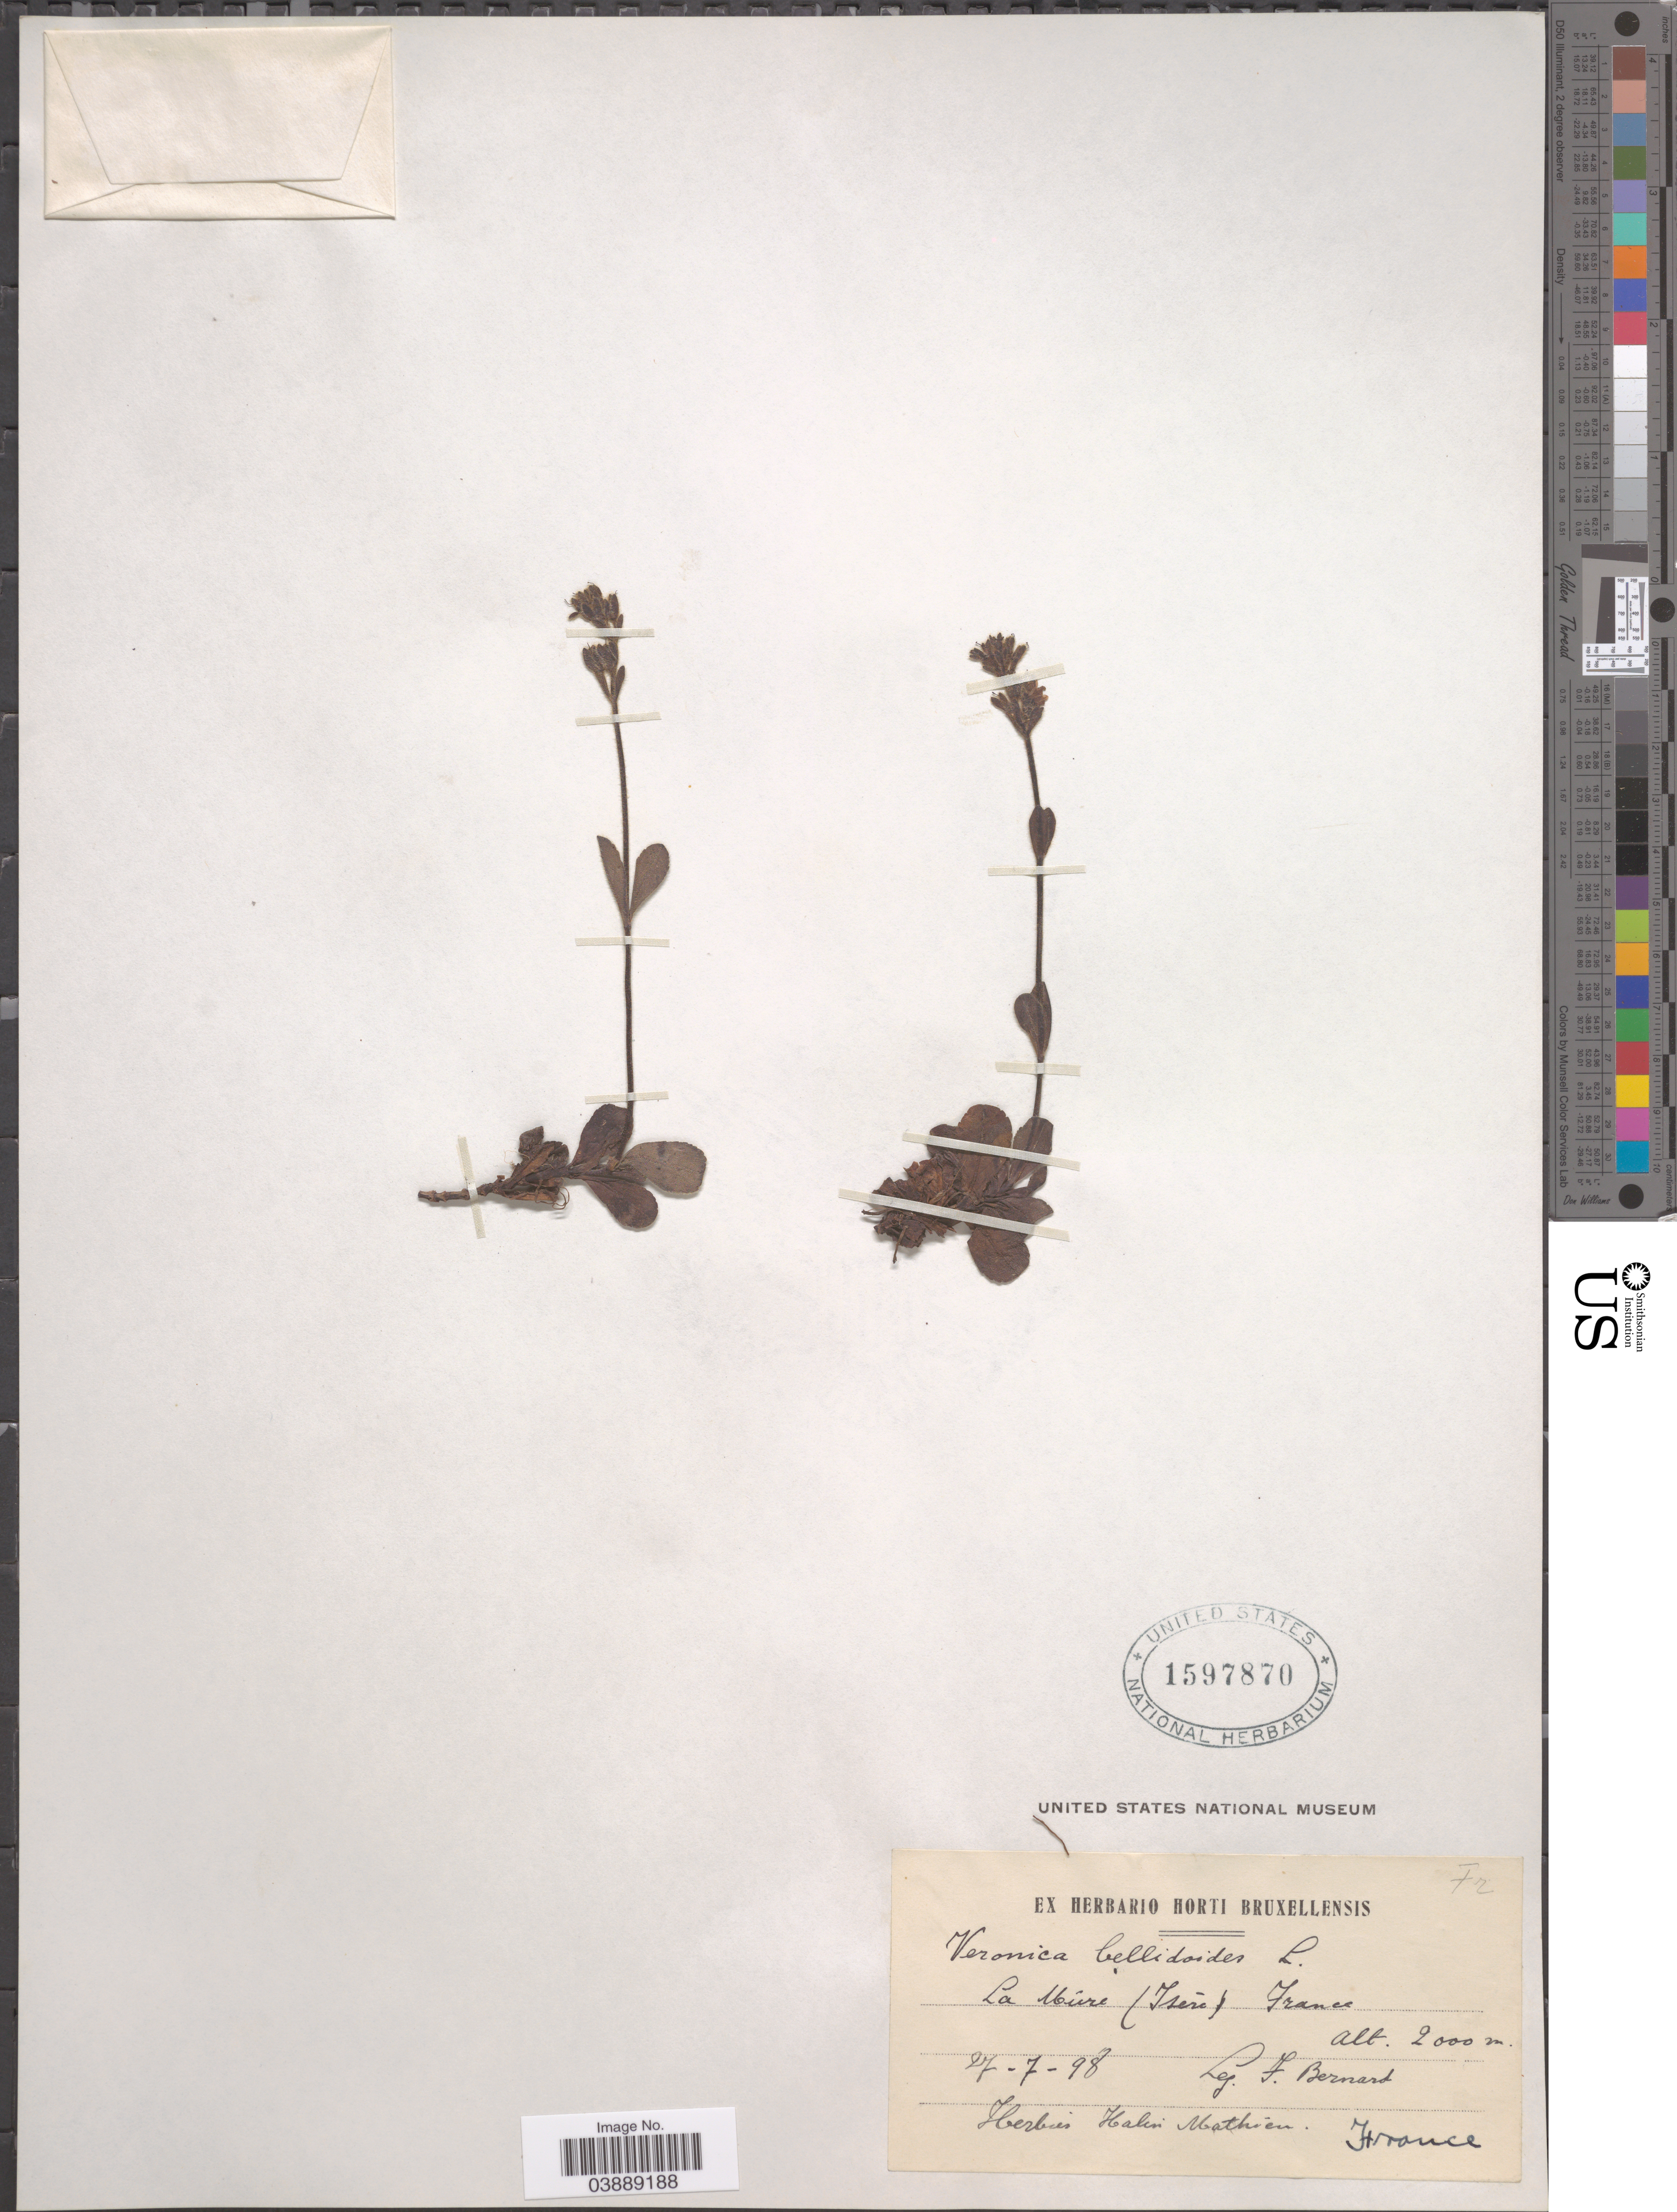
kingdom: Plantae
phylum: Tracheophyta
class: Magnoliopsida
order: Lamiales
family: Plantaginaceae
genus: Veronica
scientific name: Veronica bellidioides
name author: L.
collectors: F. Bernard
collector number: F2?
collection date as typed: Transcribed d/m/y: 27/7/98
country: France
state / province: Auvergne-Rhône-Alpes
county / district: Isère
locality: La Múre (Iseré).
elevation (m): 2000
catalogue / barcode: US 1597870